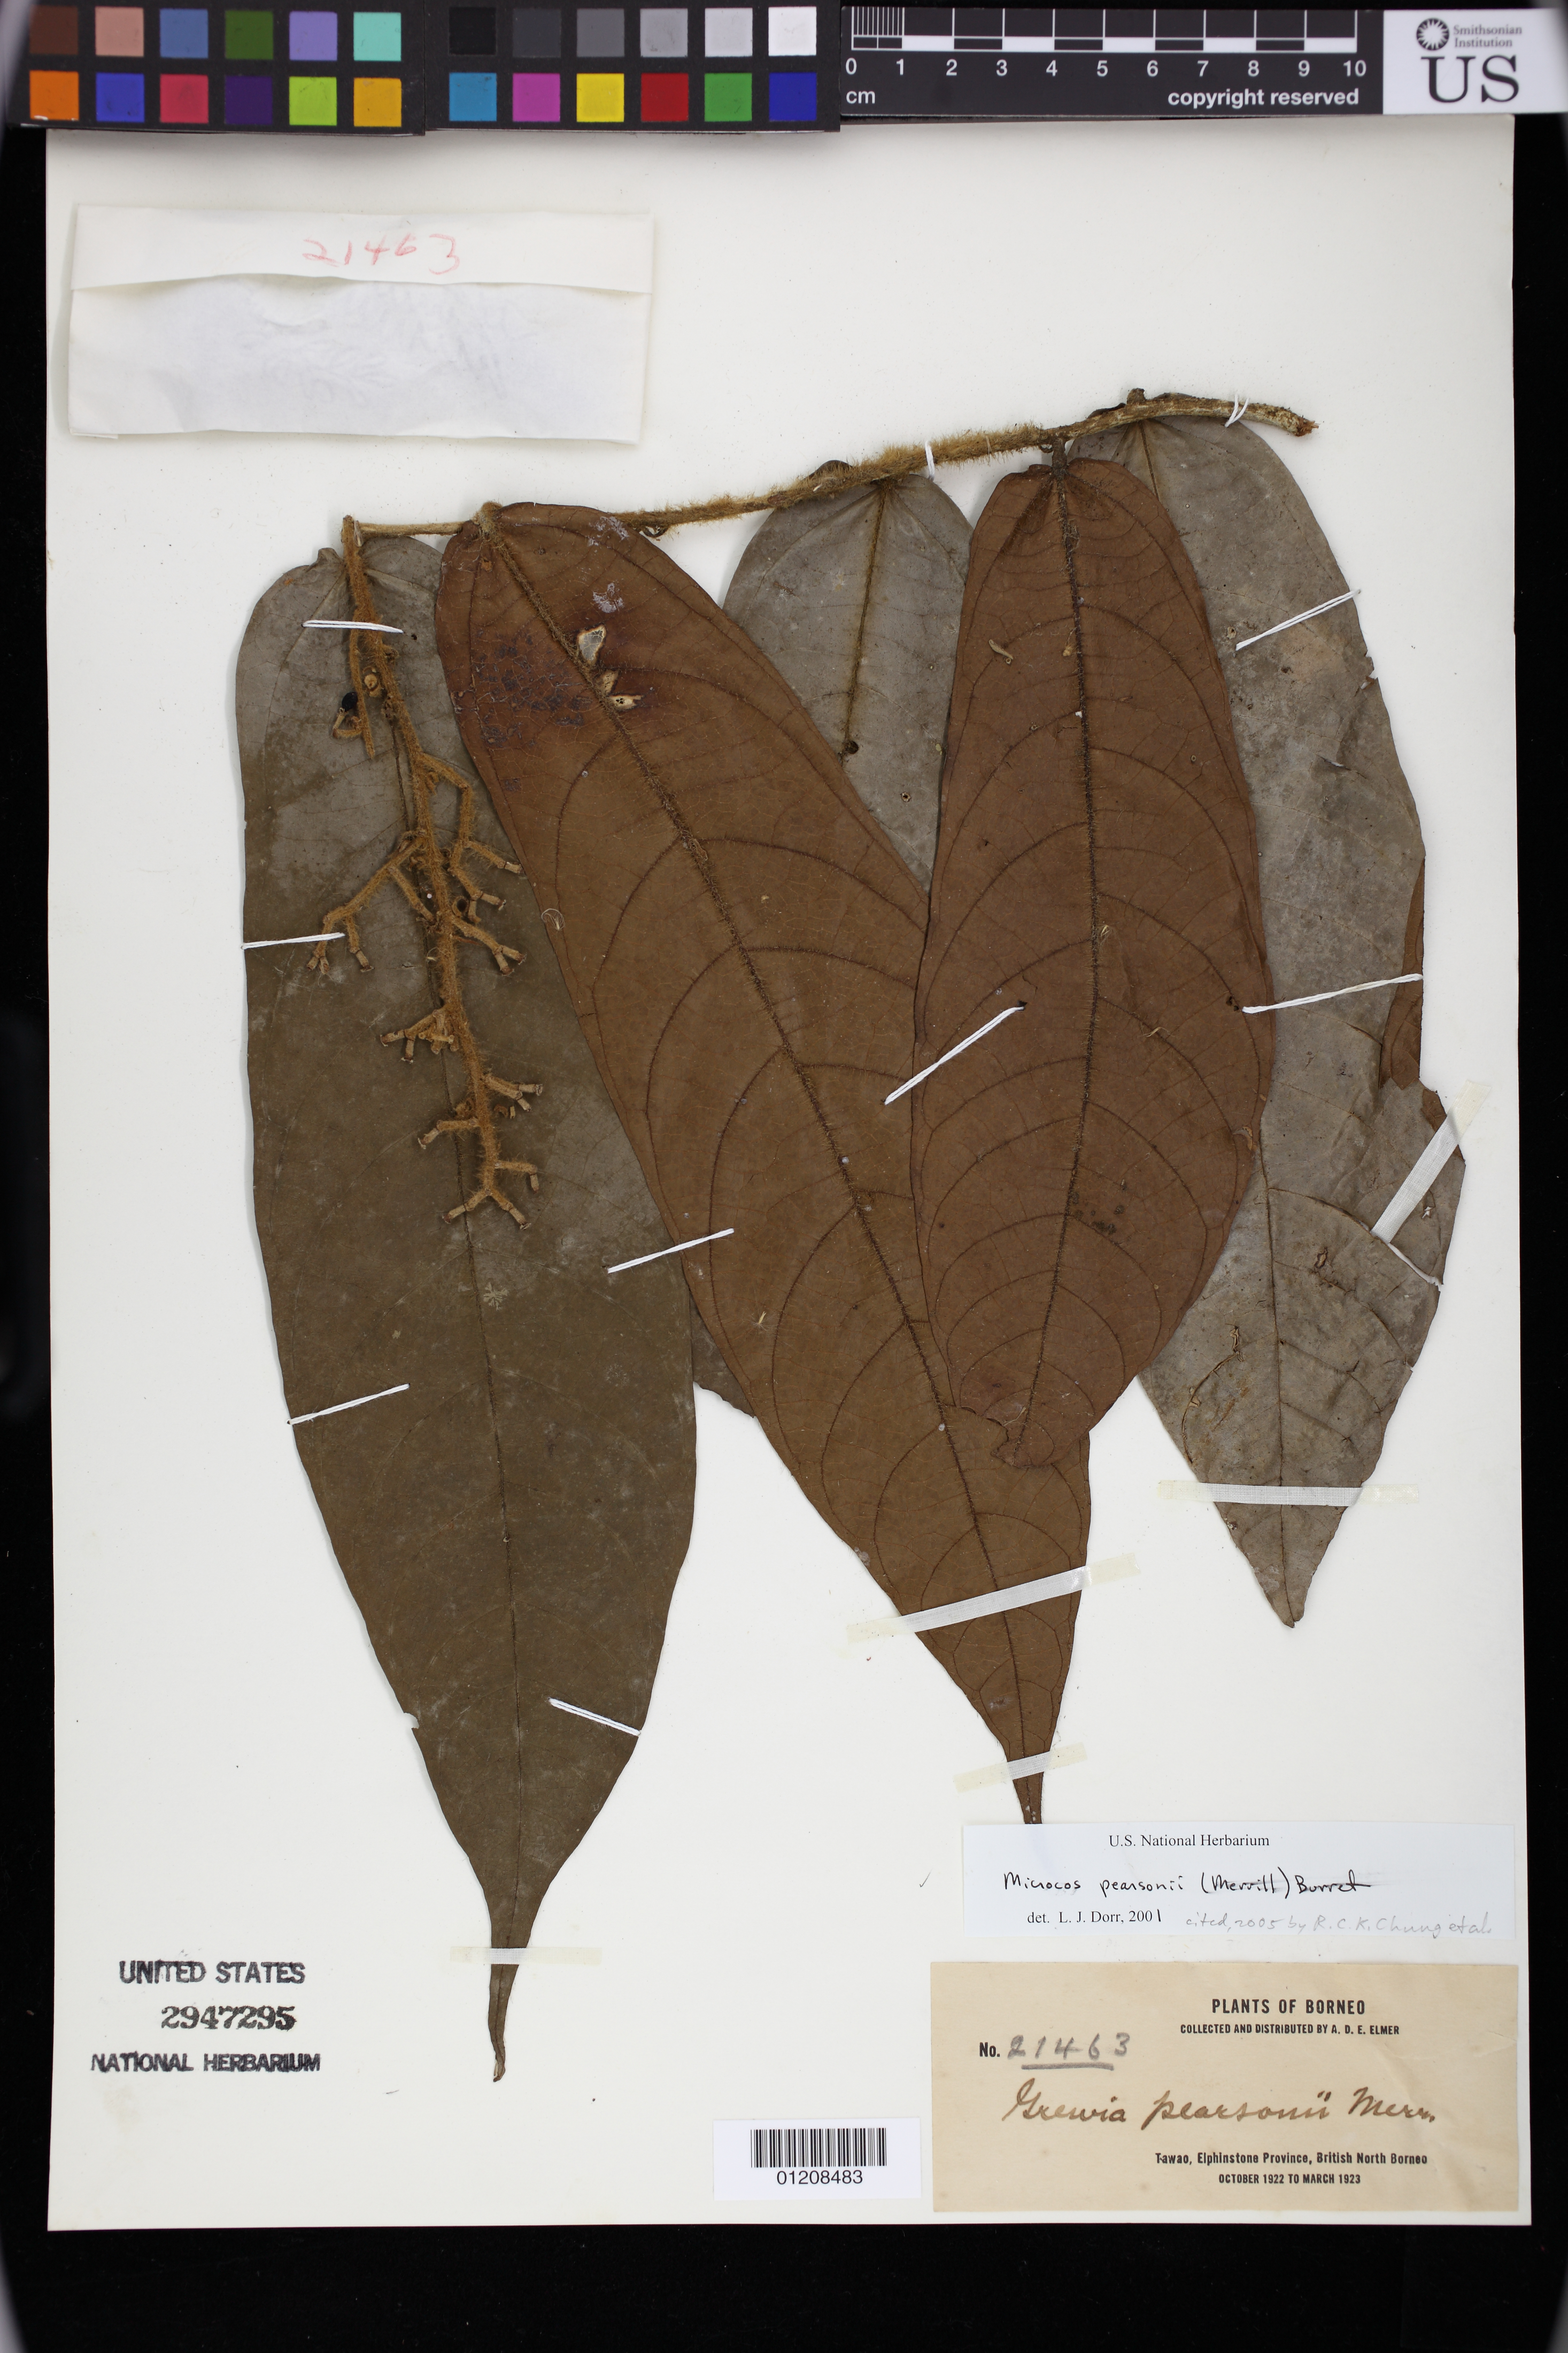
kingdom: Plantae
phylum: Tracheophyta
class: Magnoliopsida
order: Malvales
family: Malvaceae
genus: Microcos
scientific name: Microcos pearsonii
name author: Burret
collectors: A. D. E. Elmer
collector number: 21463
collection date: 1922-10/1923-03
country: Malaysia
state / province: Sabah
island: Borneo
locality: Tawao, Elphinstone Province, British North Borneo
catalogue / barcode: US 2947295